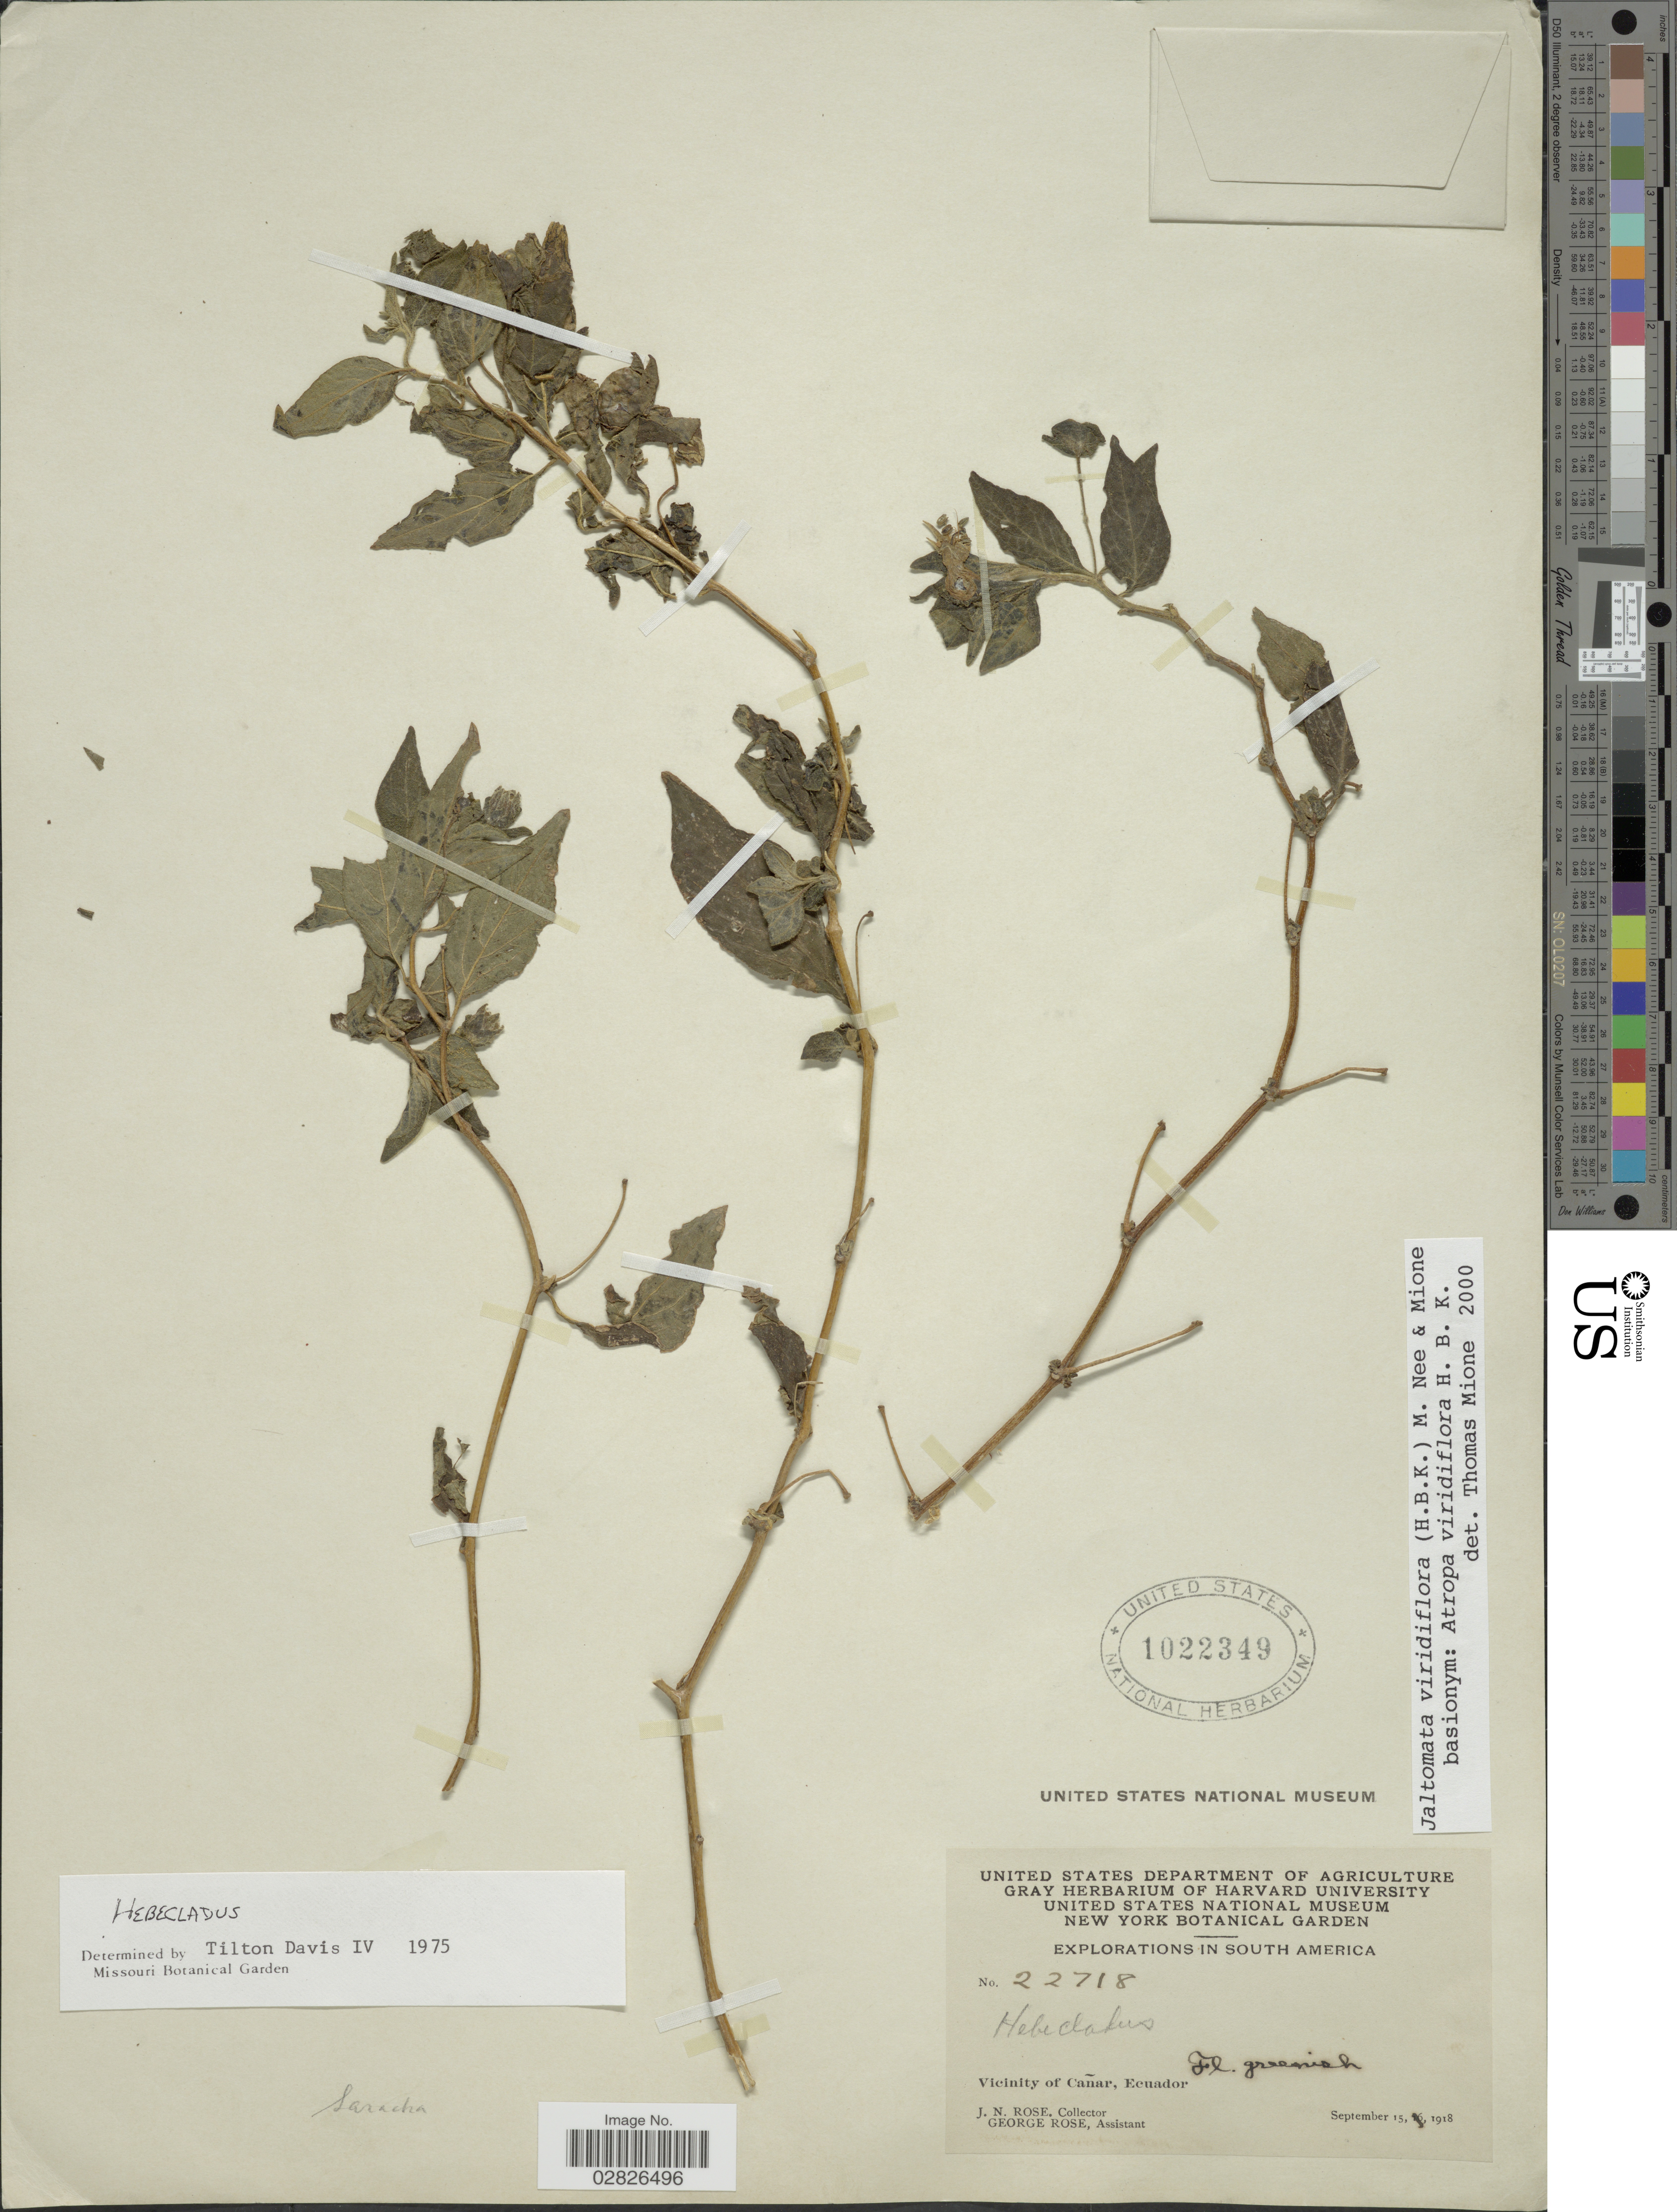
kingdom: Plantae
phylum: Tracheophyta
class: Magnoliopsida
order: Solanales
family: Solanaceae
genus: Jaltomata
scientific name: Jaltomata virdiflora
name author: (Kunth) M. Nee & Mione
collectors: J. N. Rose & G. Rose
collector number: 22718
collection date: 1918-09-15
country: Ecuador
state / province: Cañar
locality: Vicinity of Cañar.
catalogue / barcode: US 1022349